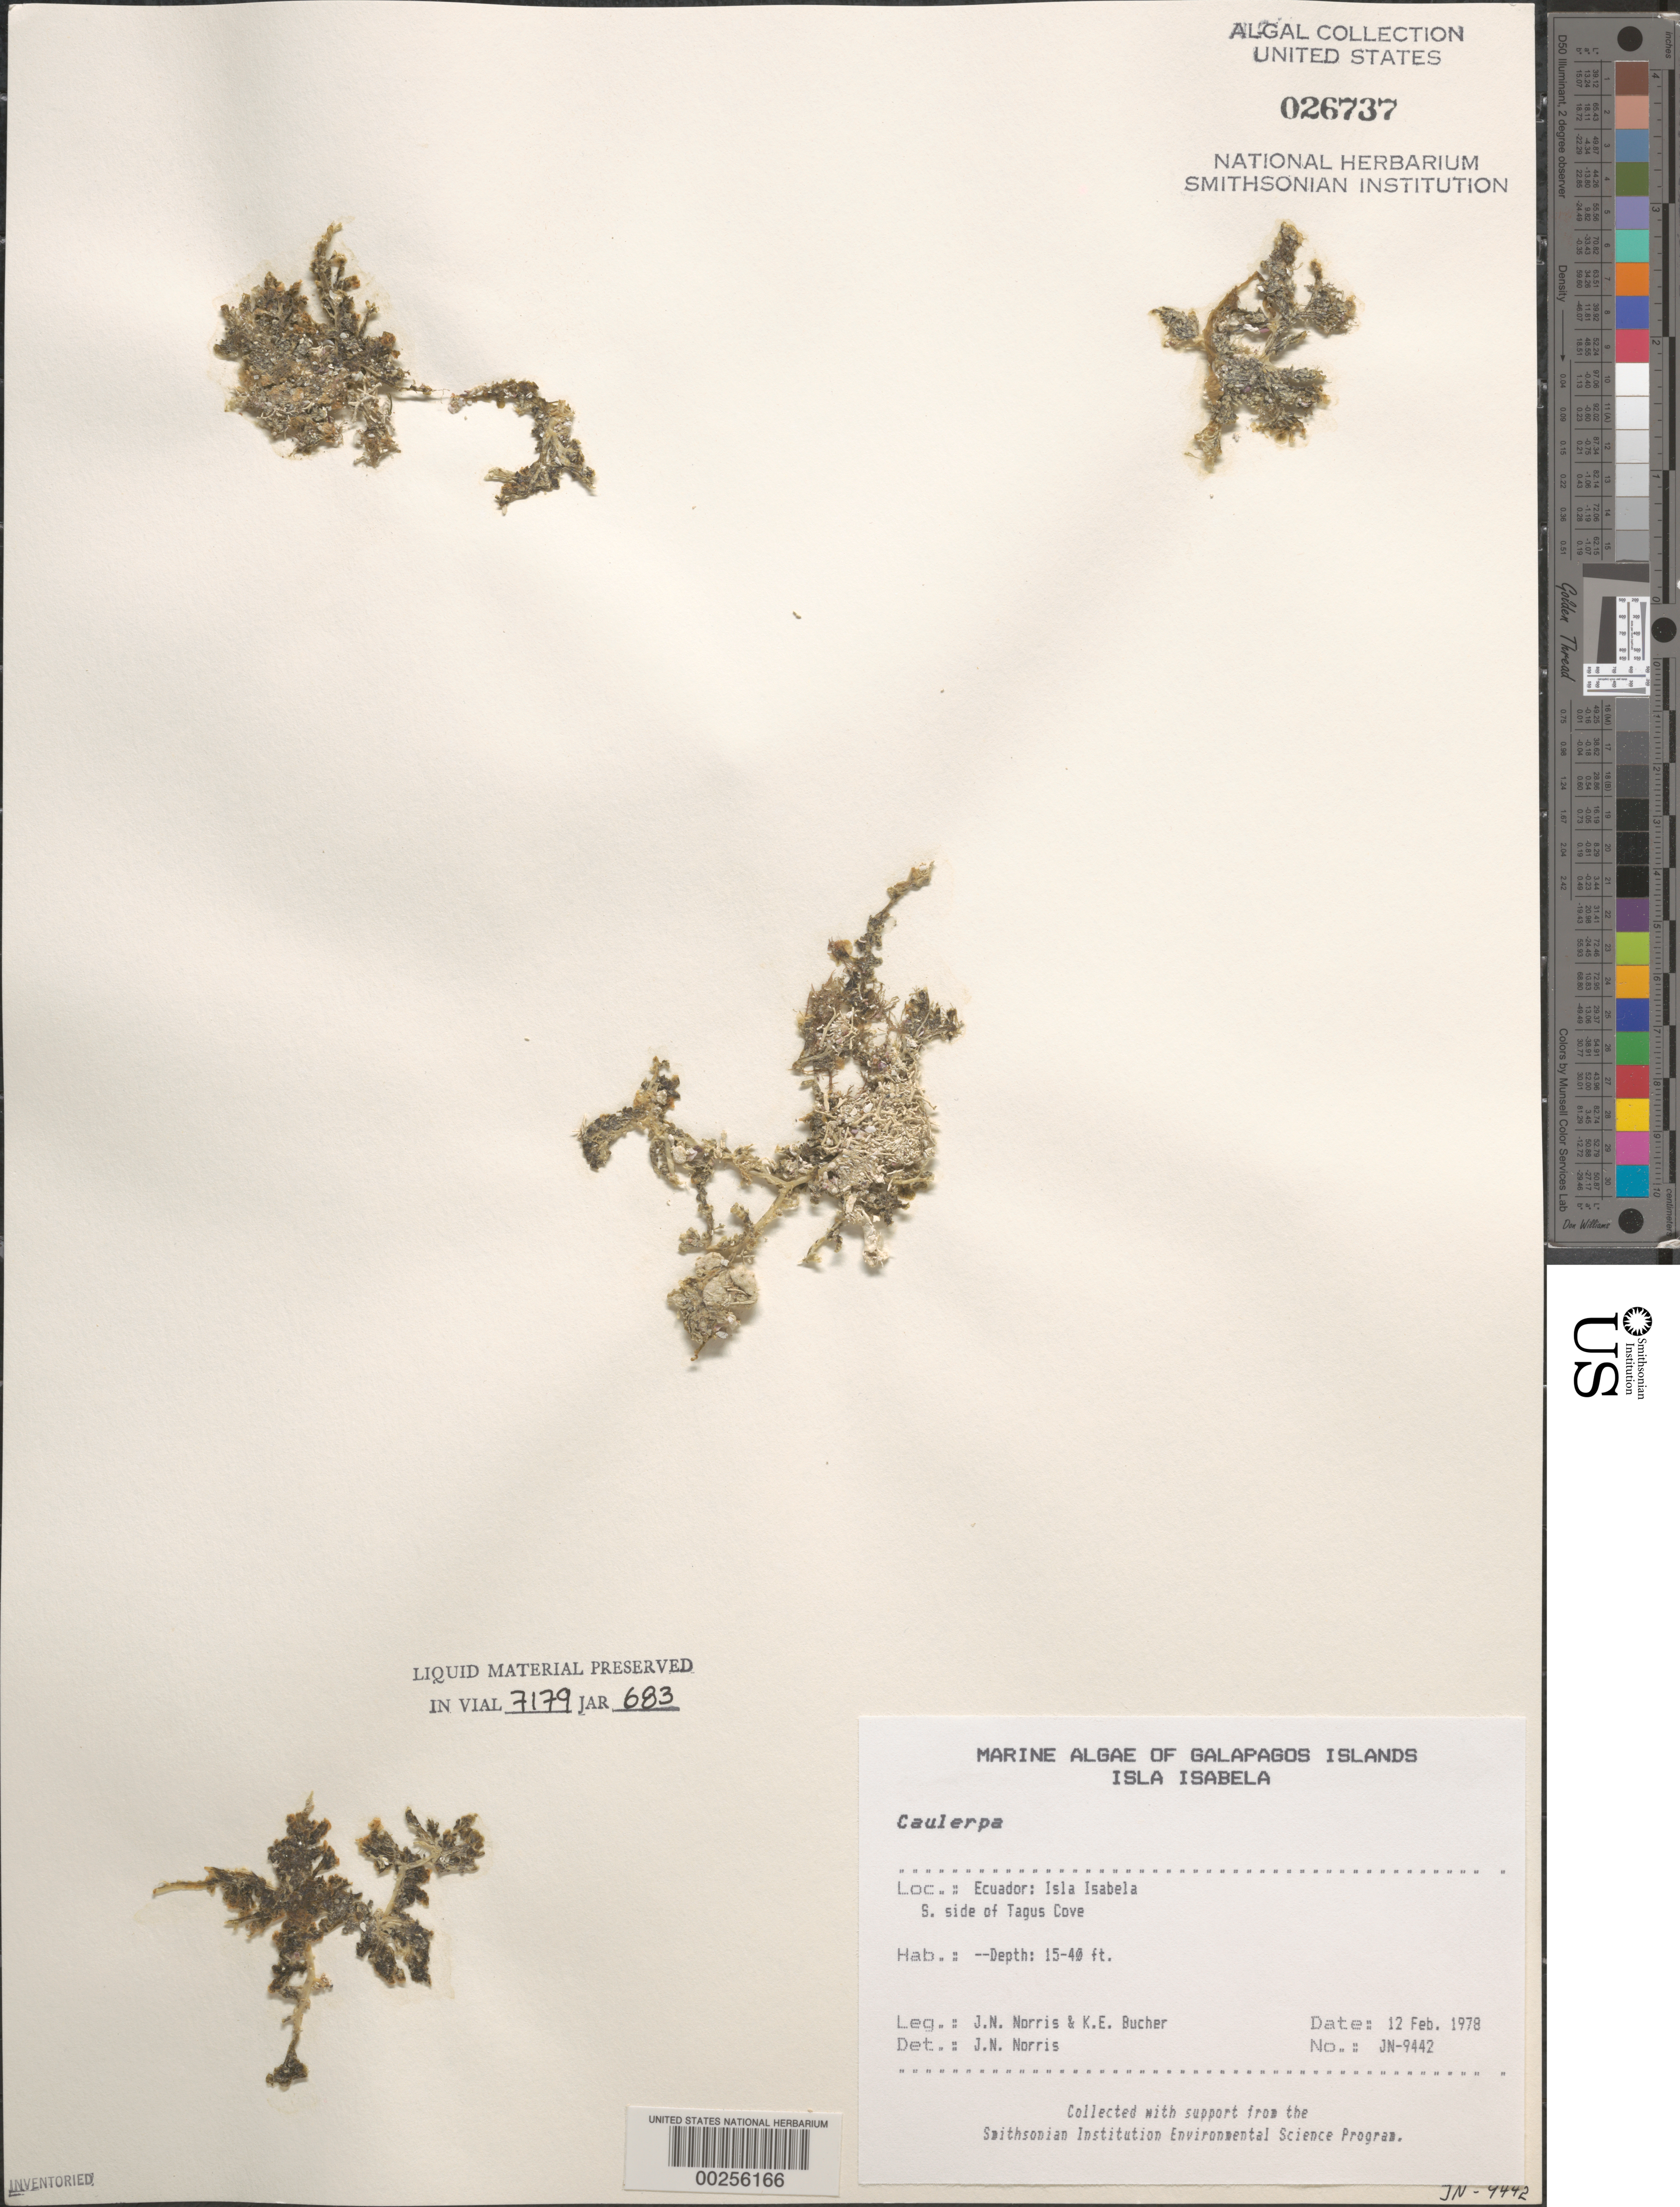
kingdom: Plantae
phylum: Chlorophyta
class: Ulvophyceae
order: Bryopsidales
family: Caulerpaceae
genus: Caulerpa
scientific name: Caulerpa sp.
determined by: Norris, James N.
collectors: J. N. Norris & K. E. Bucher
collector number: JN-9442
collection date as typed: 12 Feb 1978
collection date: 1978-02-12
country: Ecuador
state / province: Colón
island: Isabela [Albemarle]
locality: Tagus Cove, south side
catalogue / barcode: US 26737